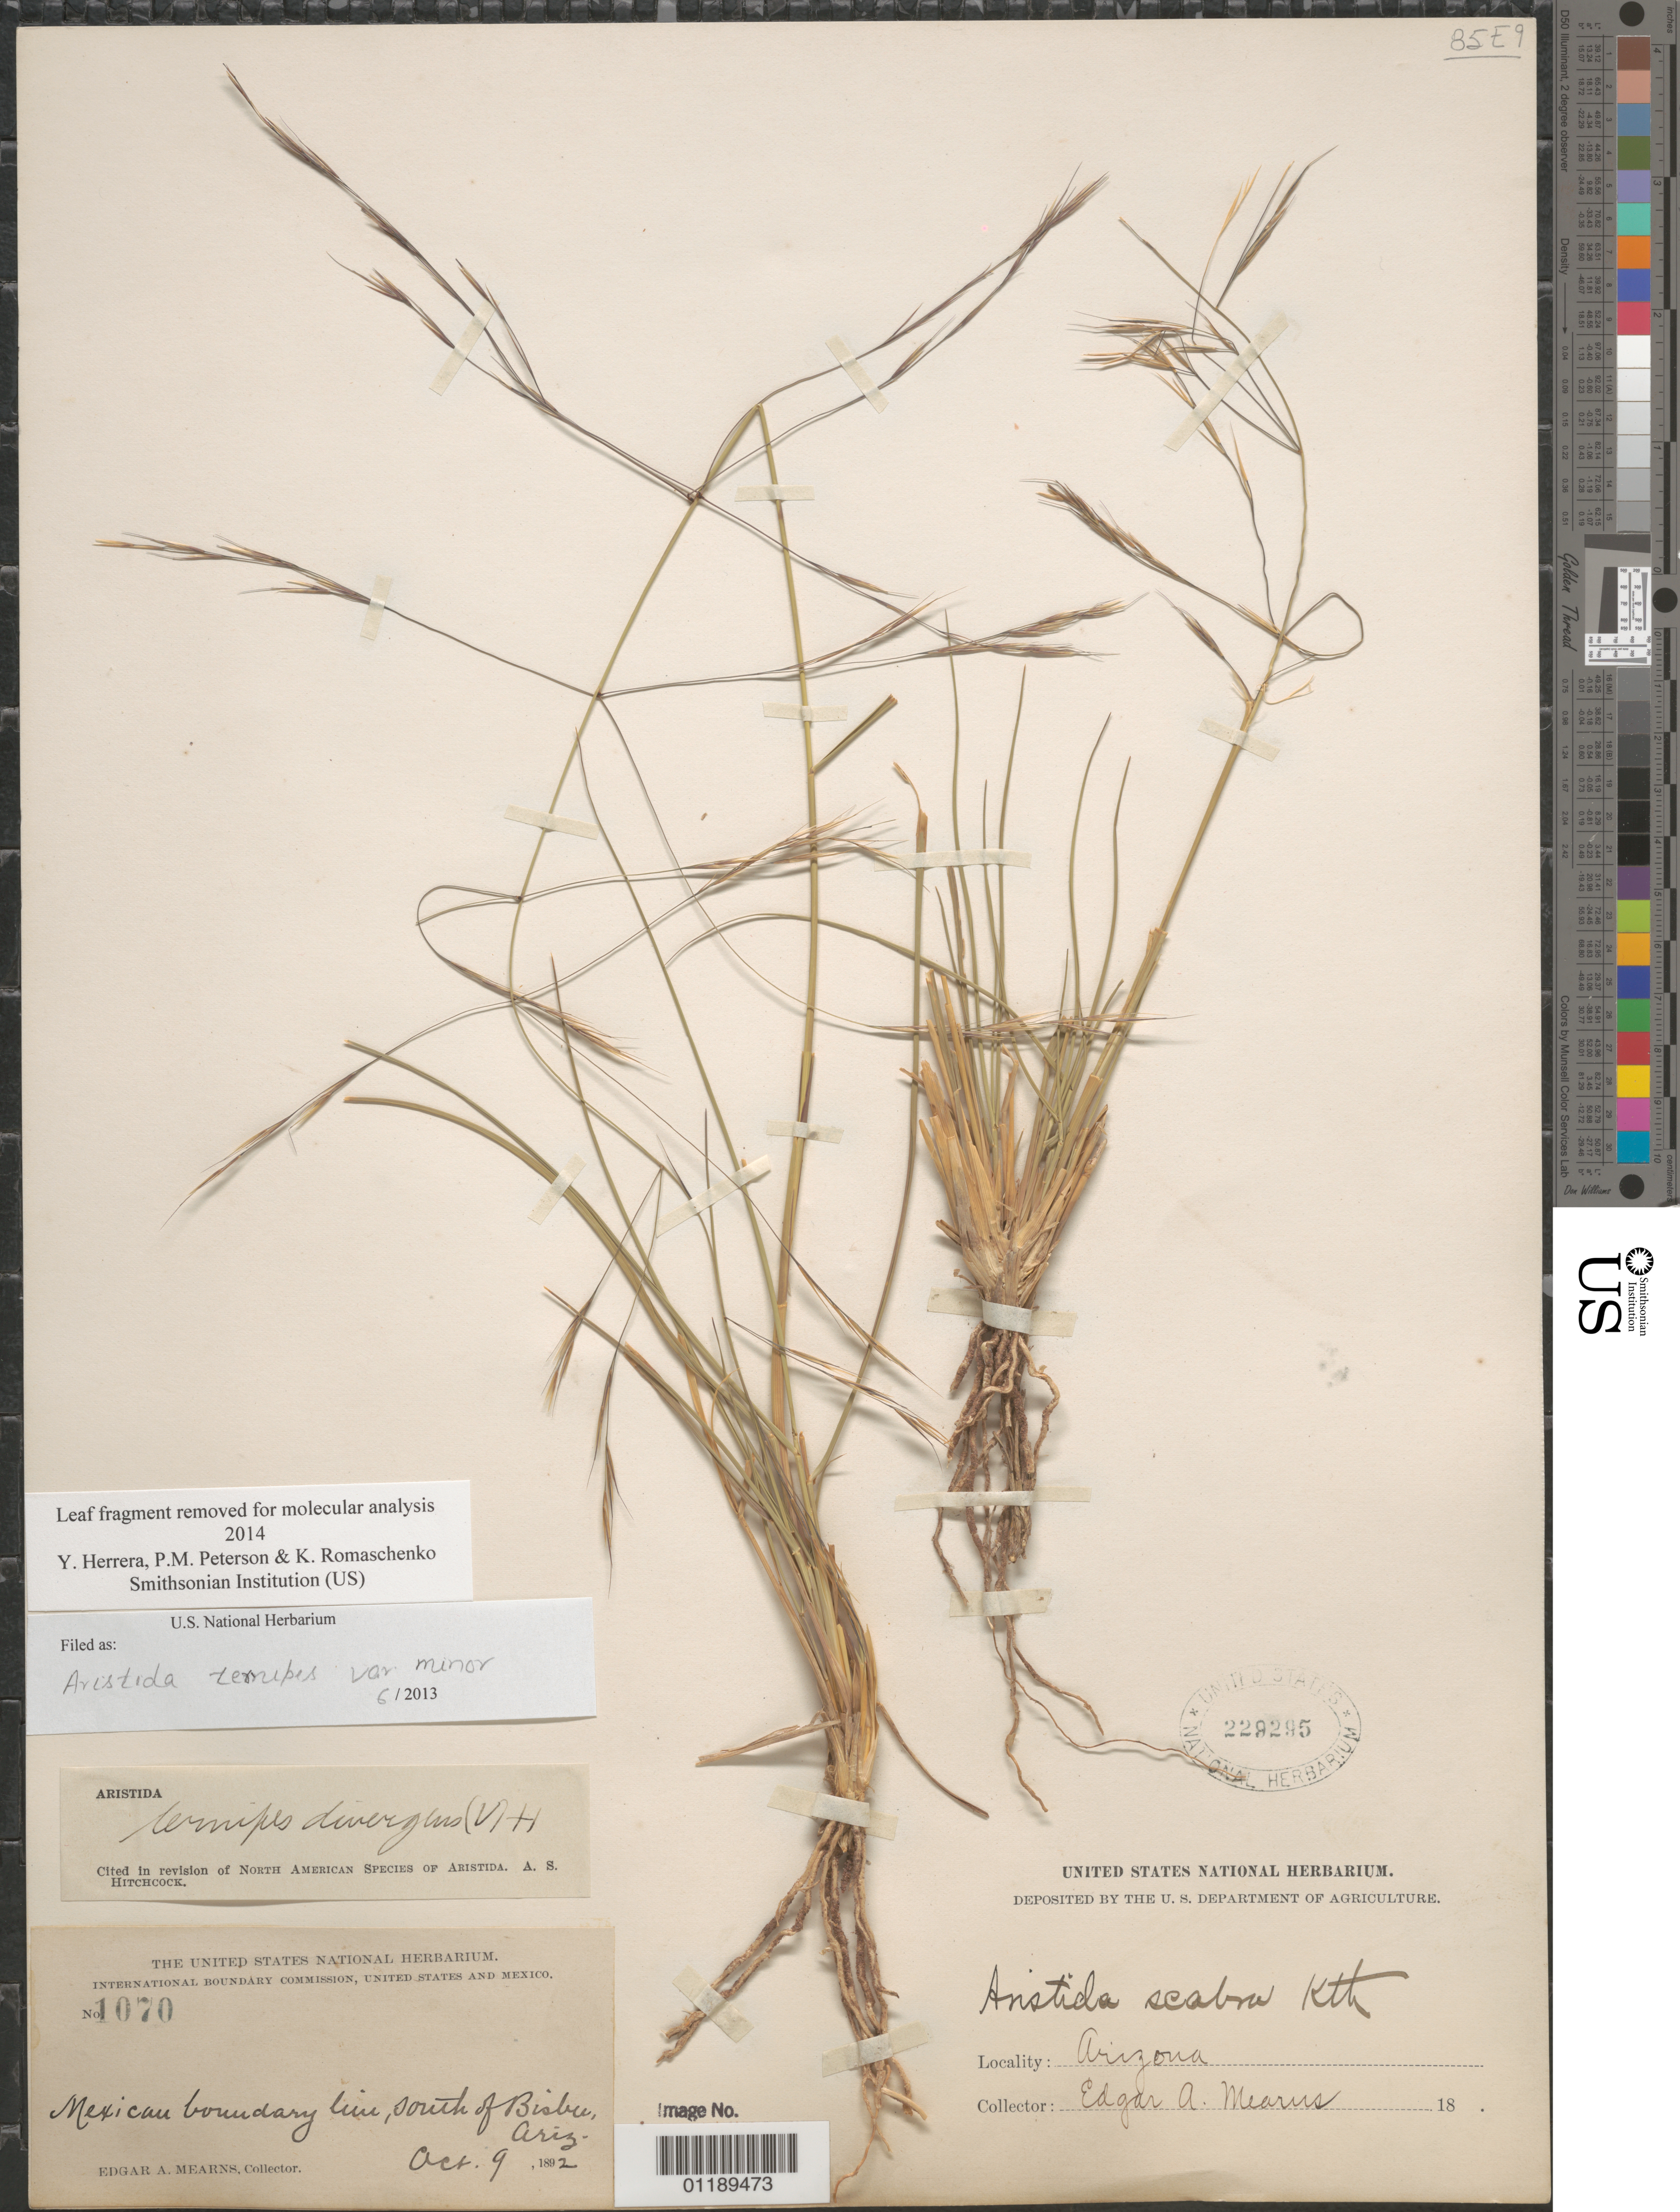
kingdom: Plantae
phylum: Tracheophyta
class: Liliopsida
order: Poales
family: Poaceae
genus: Aristida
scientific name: Aristida ternipes var. minor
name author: Cav.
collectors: E. A. Mearns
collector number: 1070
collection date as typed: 09 Oct 1892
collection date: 1892-10-09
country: United States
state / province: Arizona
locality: Mexican Boundary Line, S of Bisbee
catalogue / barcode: US 229295